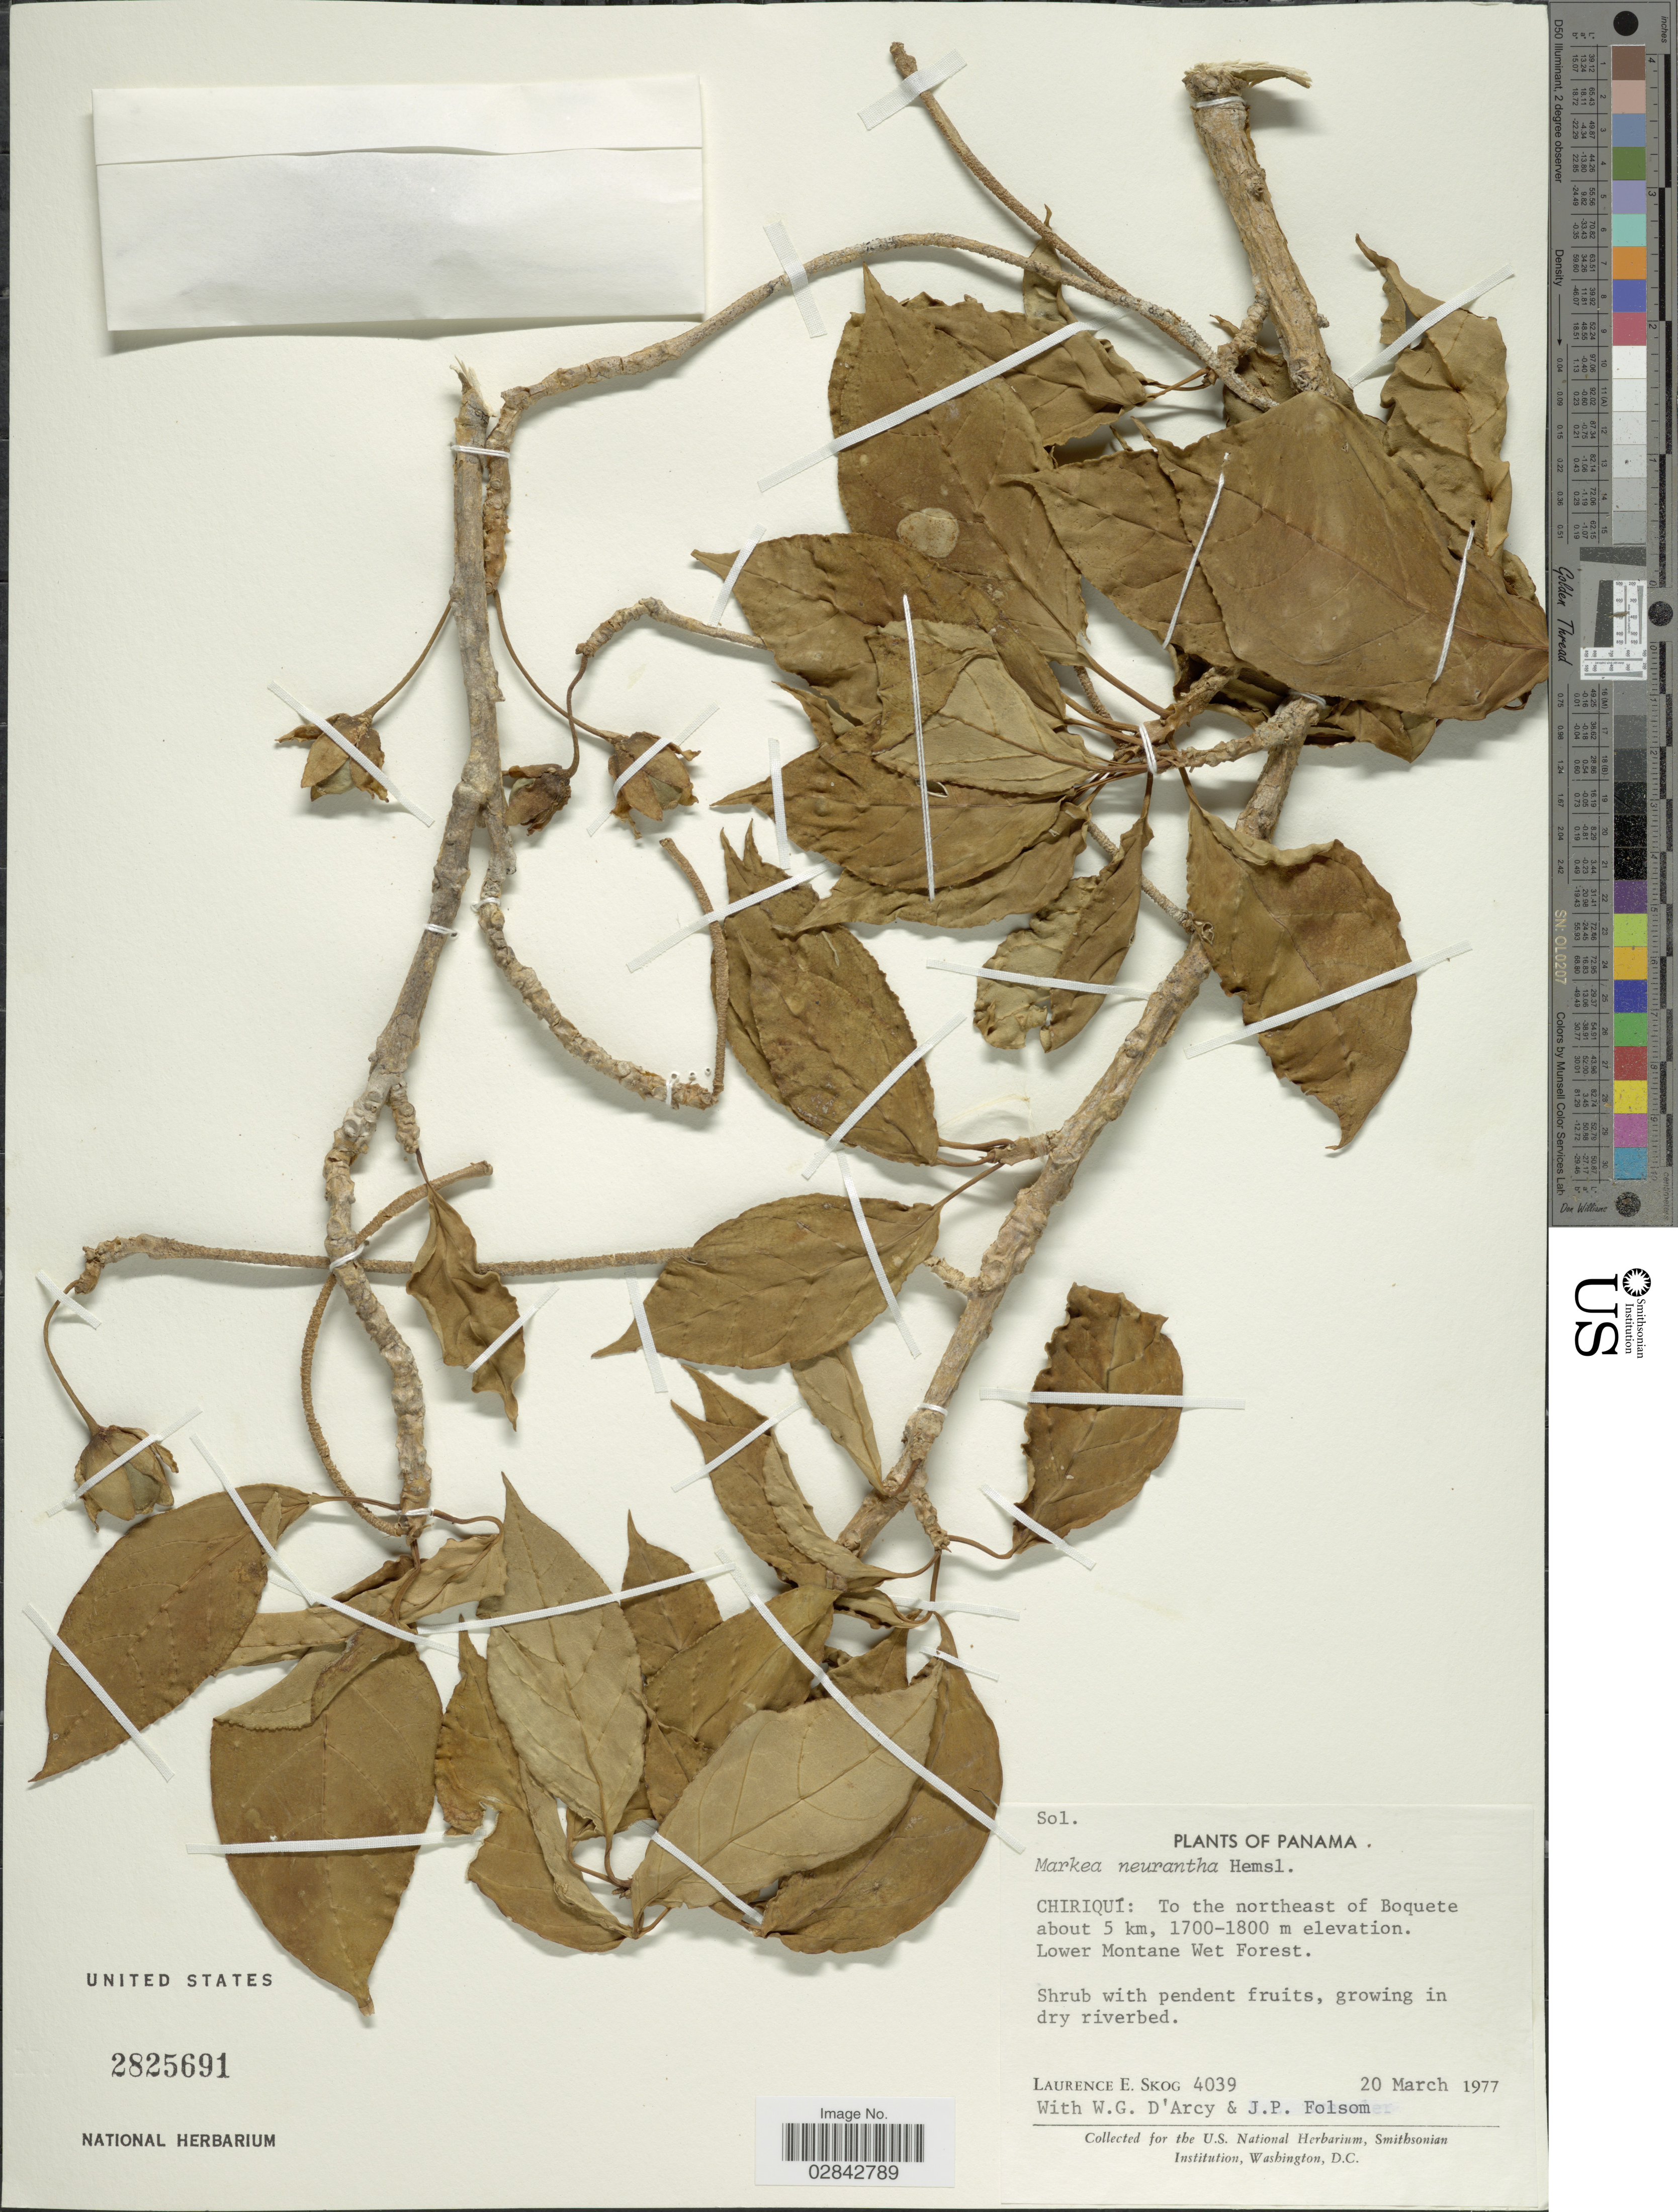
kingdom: Plantae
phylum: Tracheophyta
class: Magnoliopsida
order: Solanales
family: Solanaceae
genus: Markea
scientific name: Markea neurantha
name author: Hemsl.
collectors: L. E. Skog, W. G. D'Arcy & J. P. Folsom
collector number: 4039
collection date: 1977-03-20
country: Panama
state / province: Chiriqui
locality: To the northeast of Boquete about 5 km.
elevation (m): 1700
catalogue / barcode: US 2825691